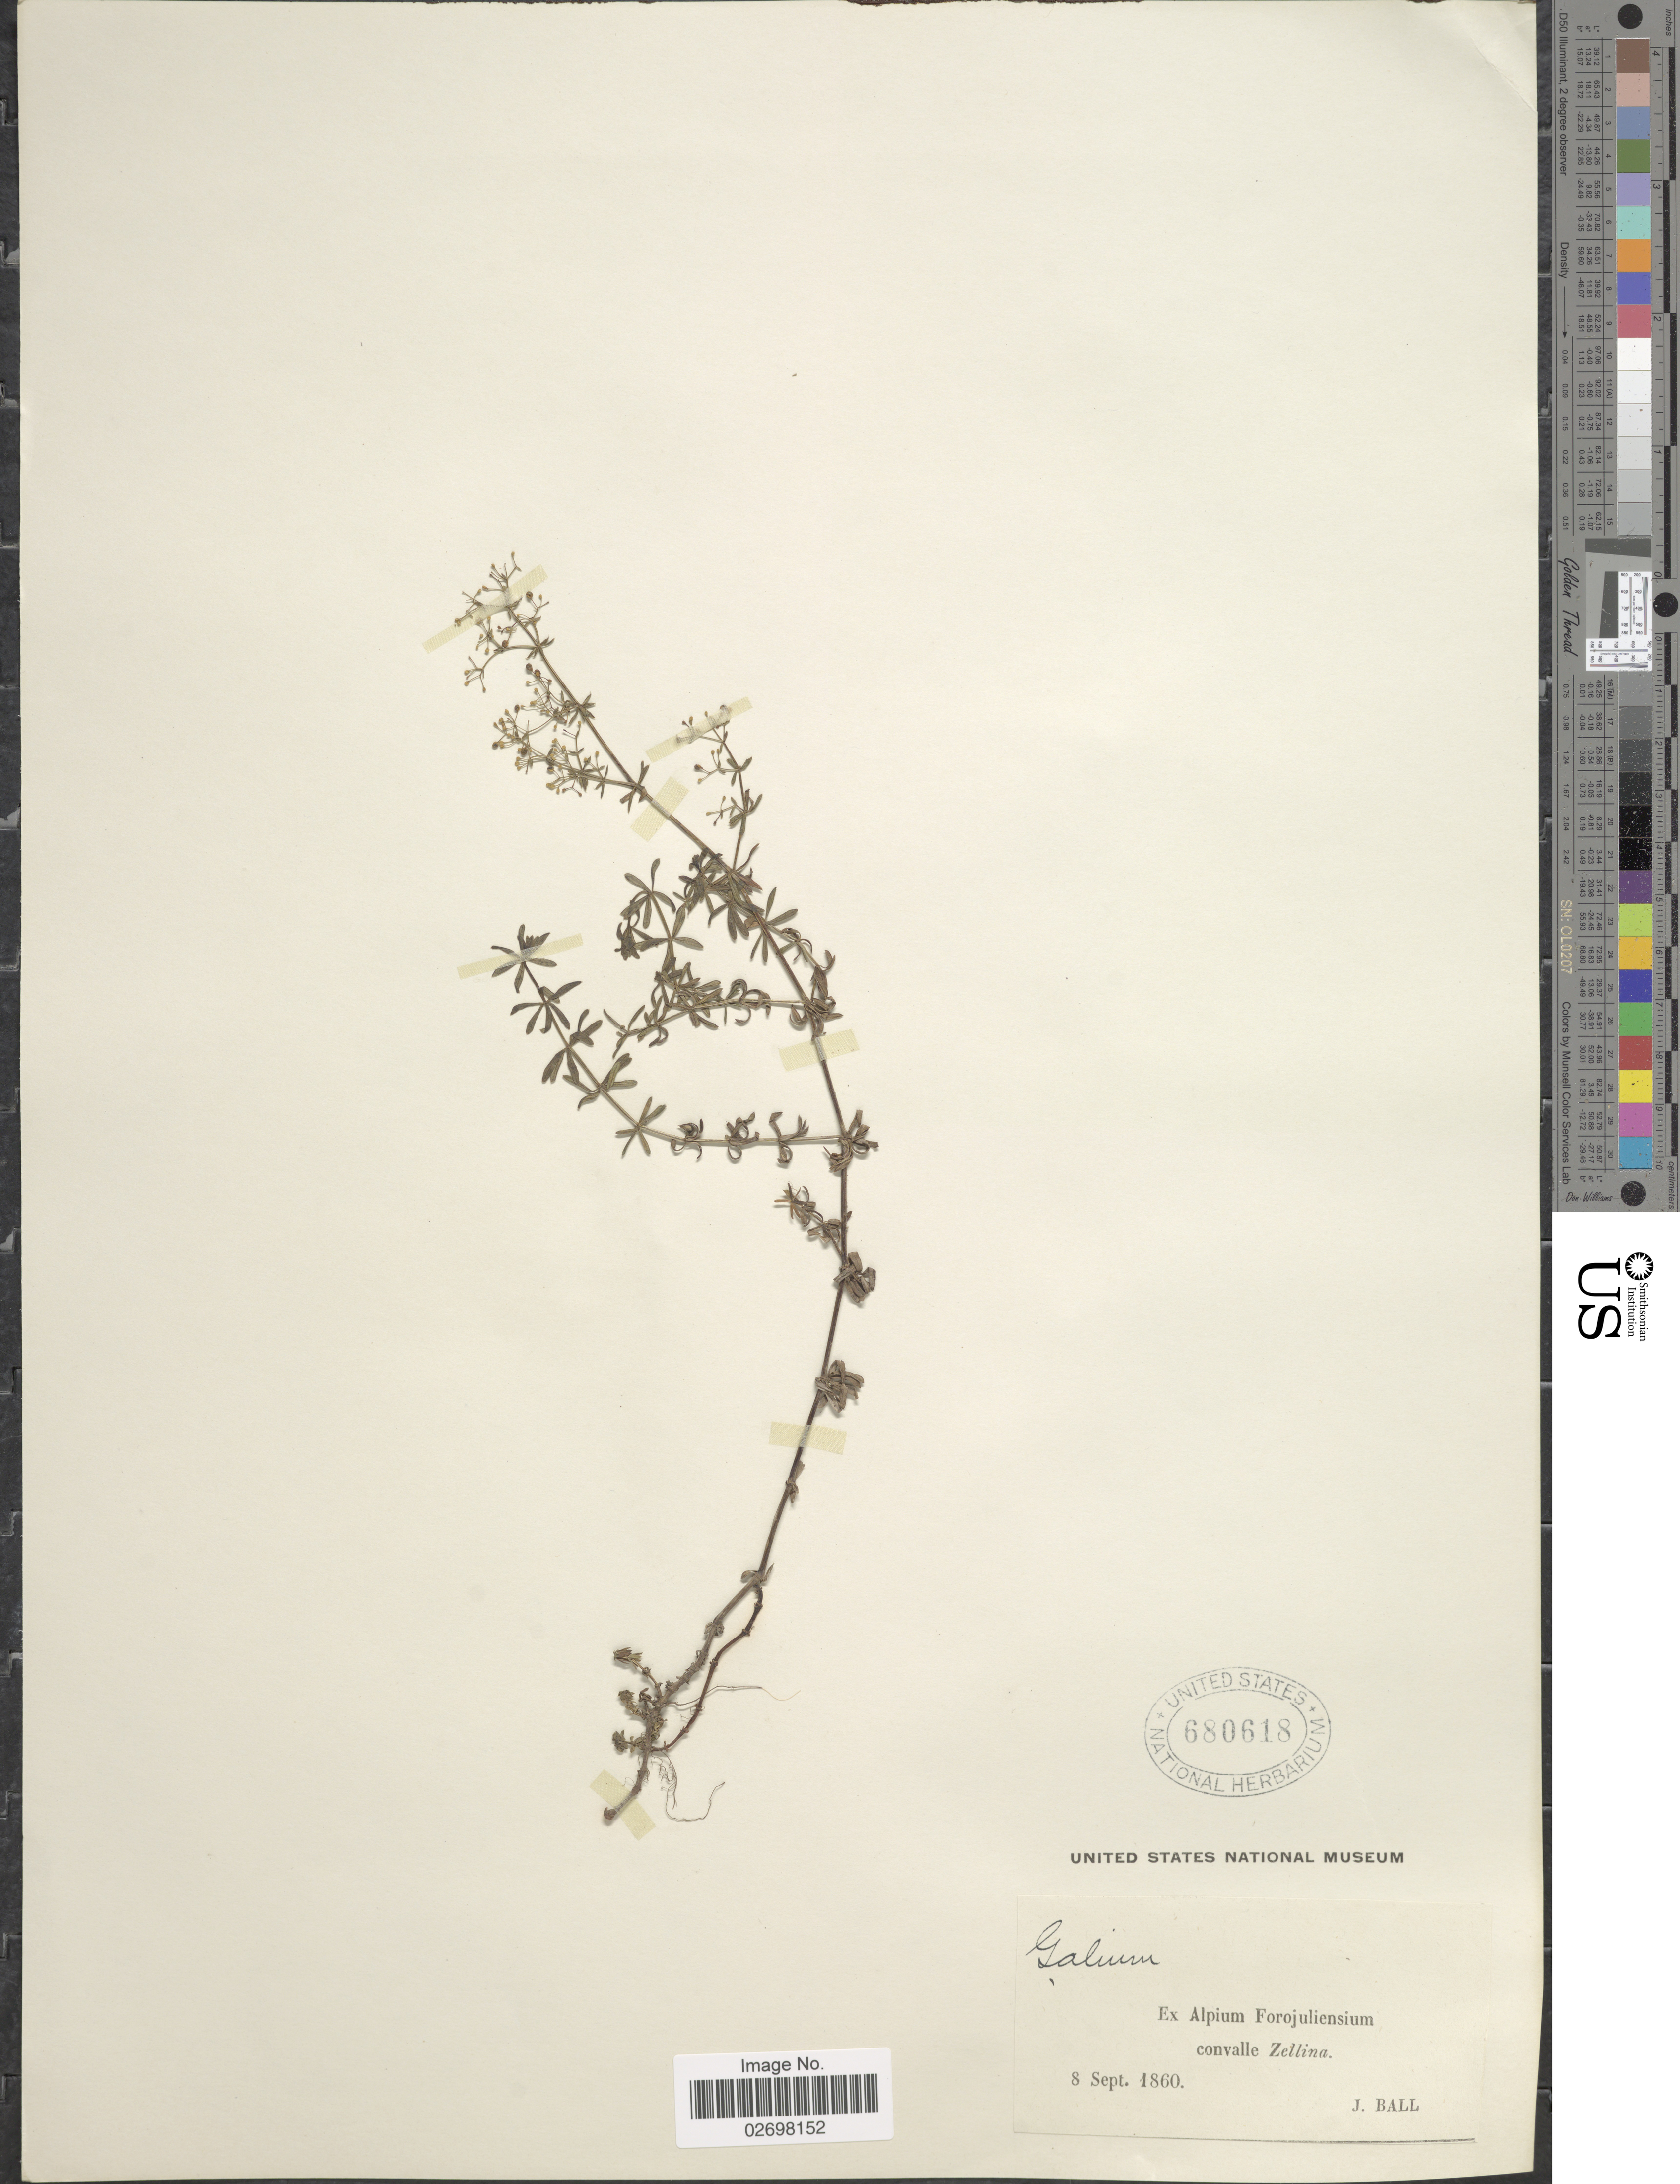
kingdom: Plantae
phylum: Tracheophyta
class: Magnoliopsida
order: Gentianales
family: Rubiaceae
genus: Galium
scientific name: Galium sp.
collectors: J. Ball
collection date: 1860-09-08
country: Italy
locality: Alpium Forojuliensium convalle Zellina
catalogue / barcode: US 680618